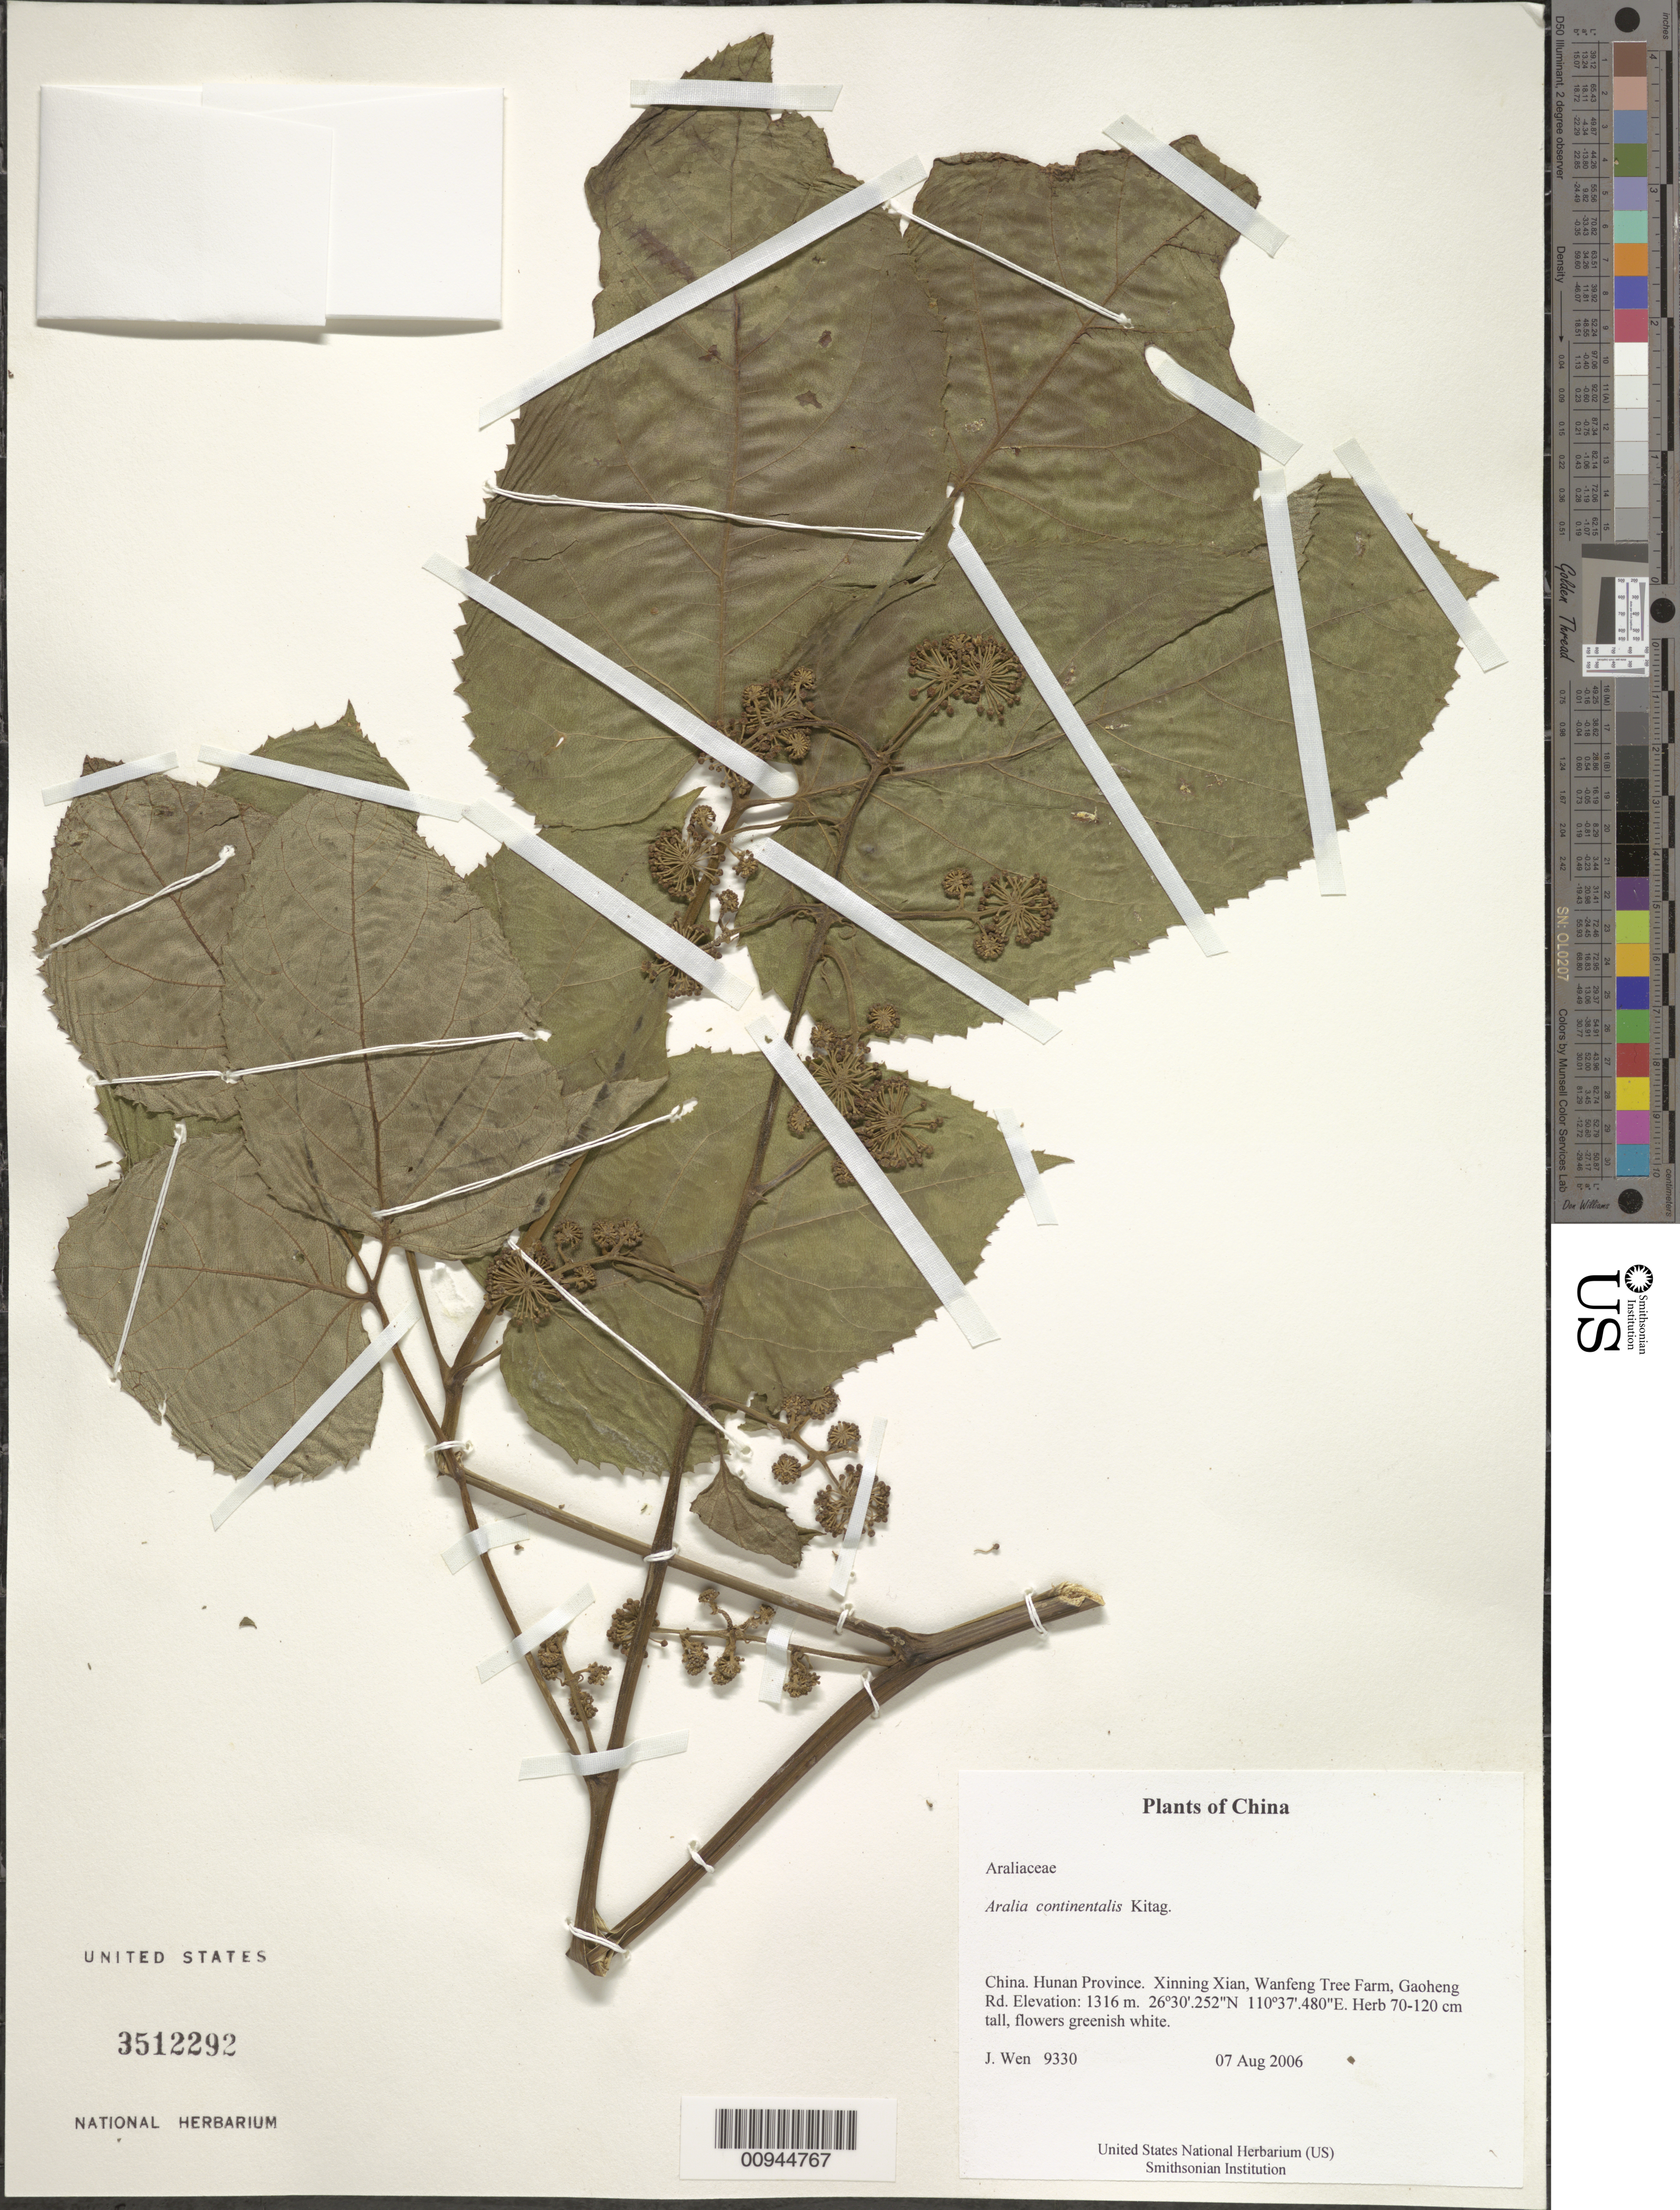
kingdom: Plantae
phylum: Tracheophyta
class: Magnoliopsida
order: Apiales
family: Araliaceae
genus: Aralia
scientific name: Aralia continentalis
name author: Kitag.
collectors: J. Wen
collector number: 9330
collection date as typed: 07 Aug 2006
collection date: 2006-08-07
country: China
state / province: Hunan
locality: Xinning Xian, Wanfeng Tree Farm, Gaoheng Rd.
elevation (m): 1316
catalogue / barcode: US 3512292